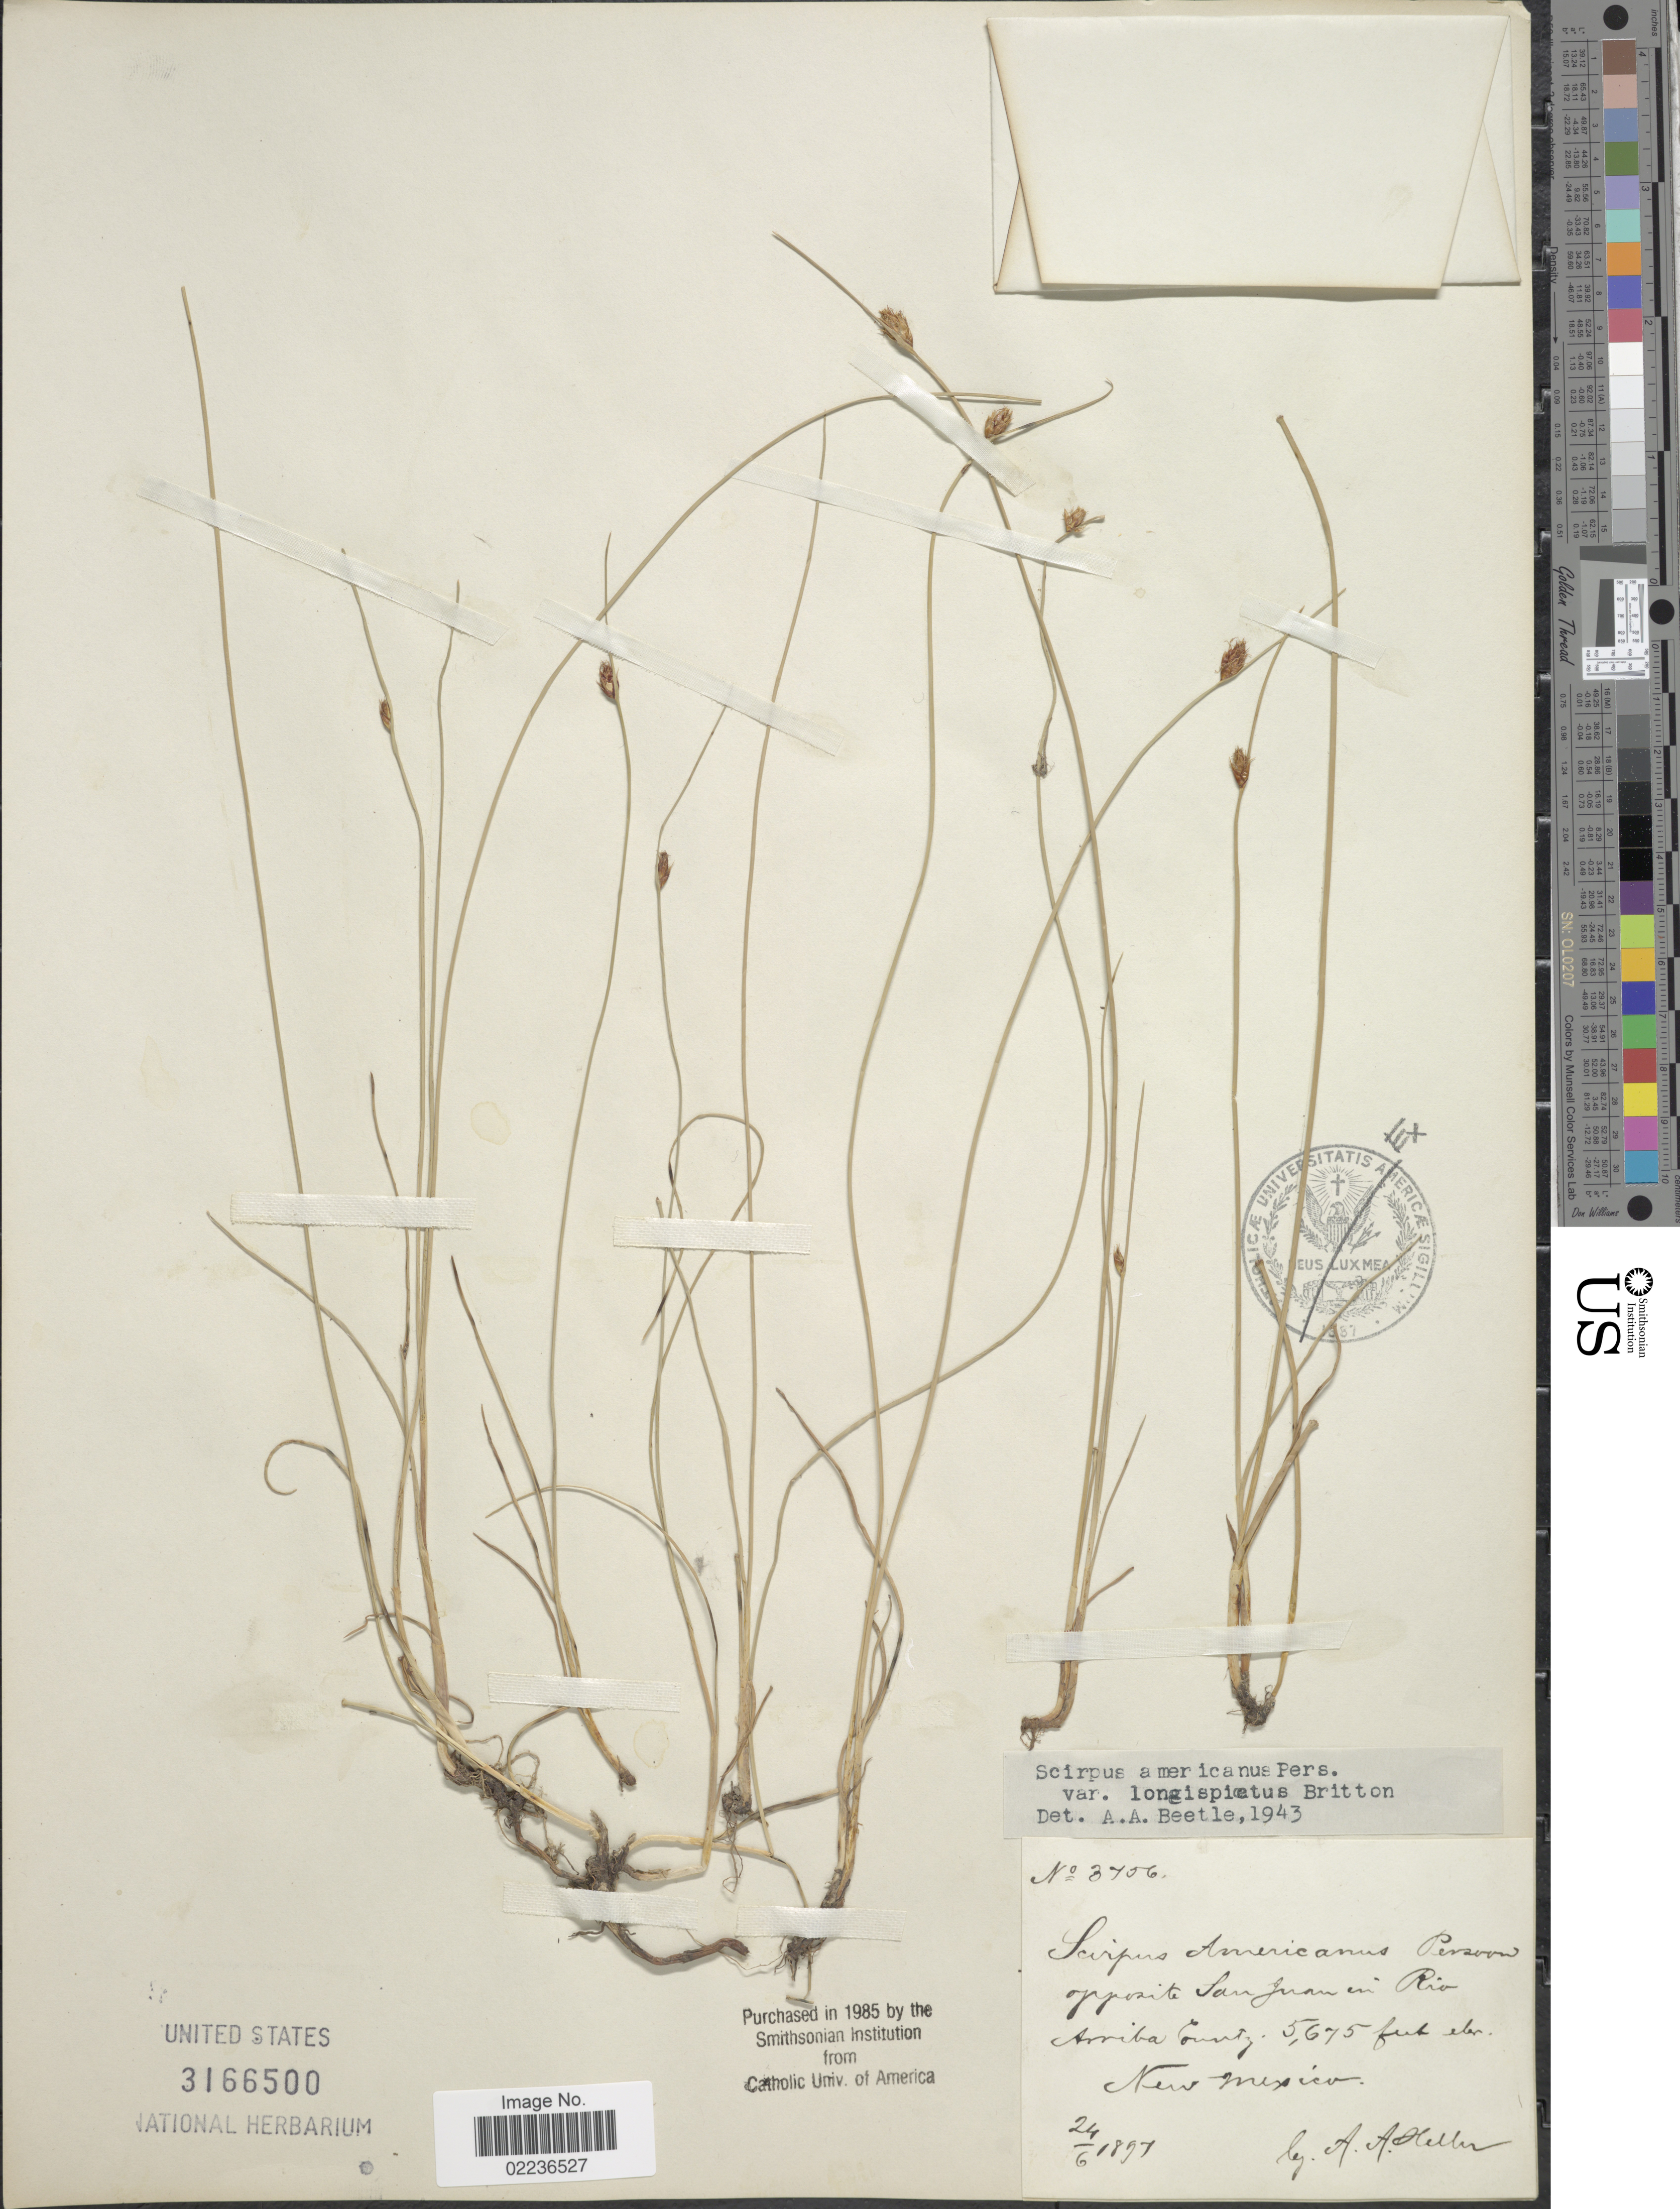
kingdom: Plantae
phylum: Tracheophyta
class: Liliopsida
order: Poales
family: Cyperaceae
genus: Schoenoplectus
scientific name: Schoenoplectus pungens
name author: (Vahl) Palla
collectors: A. A. Heller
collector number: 3756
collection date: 1897-06-24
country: United States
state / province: New Mexico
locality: Opposite San Juan in Rio Arriba County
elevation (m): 1730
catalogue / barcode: US 3166500